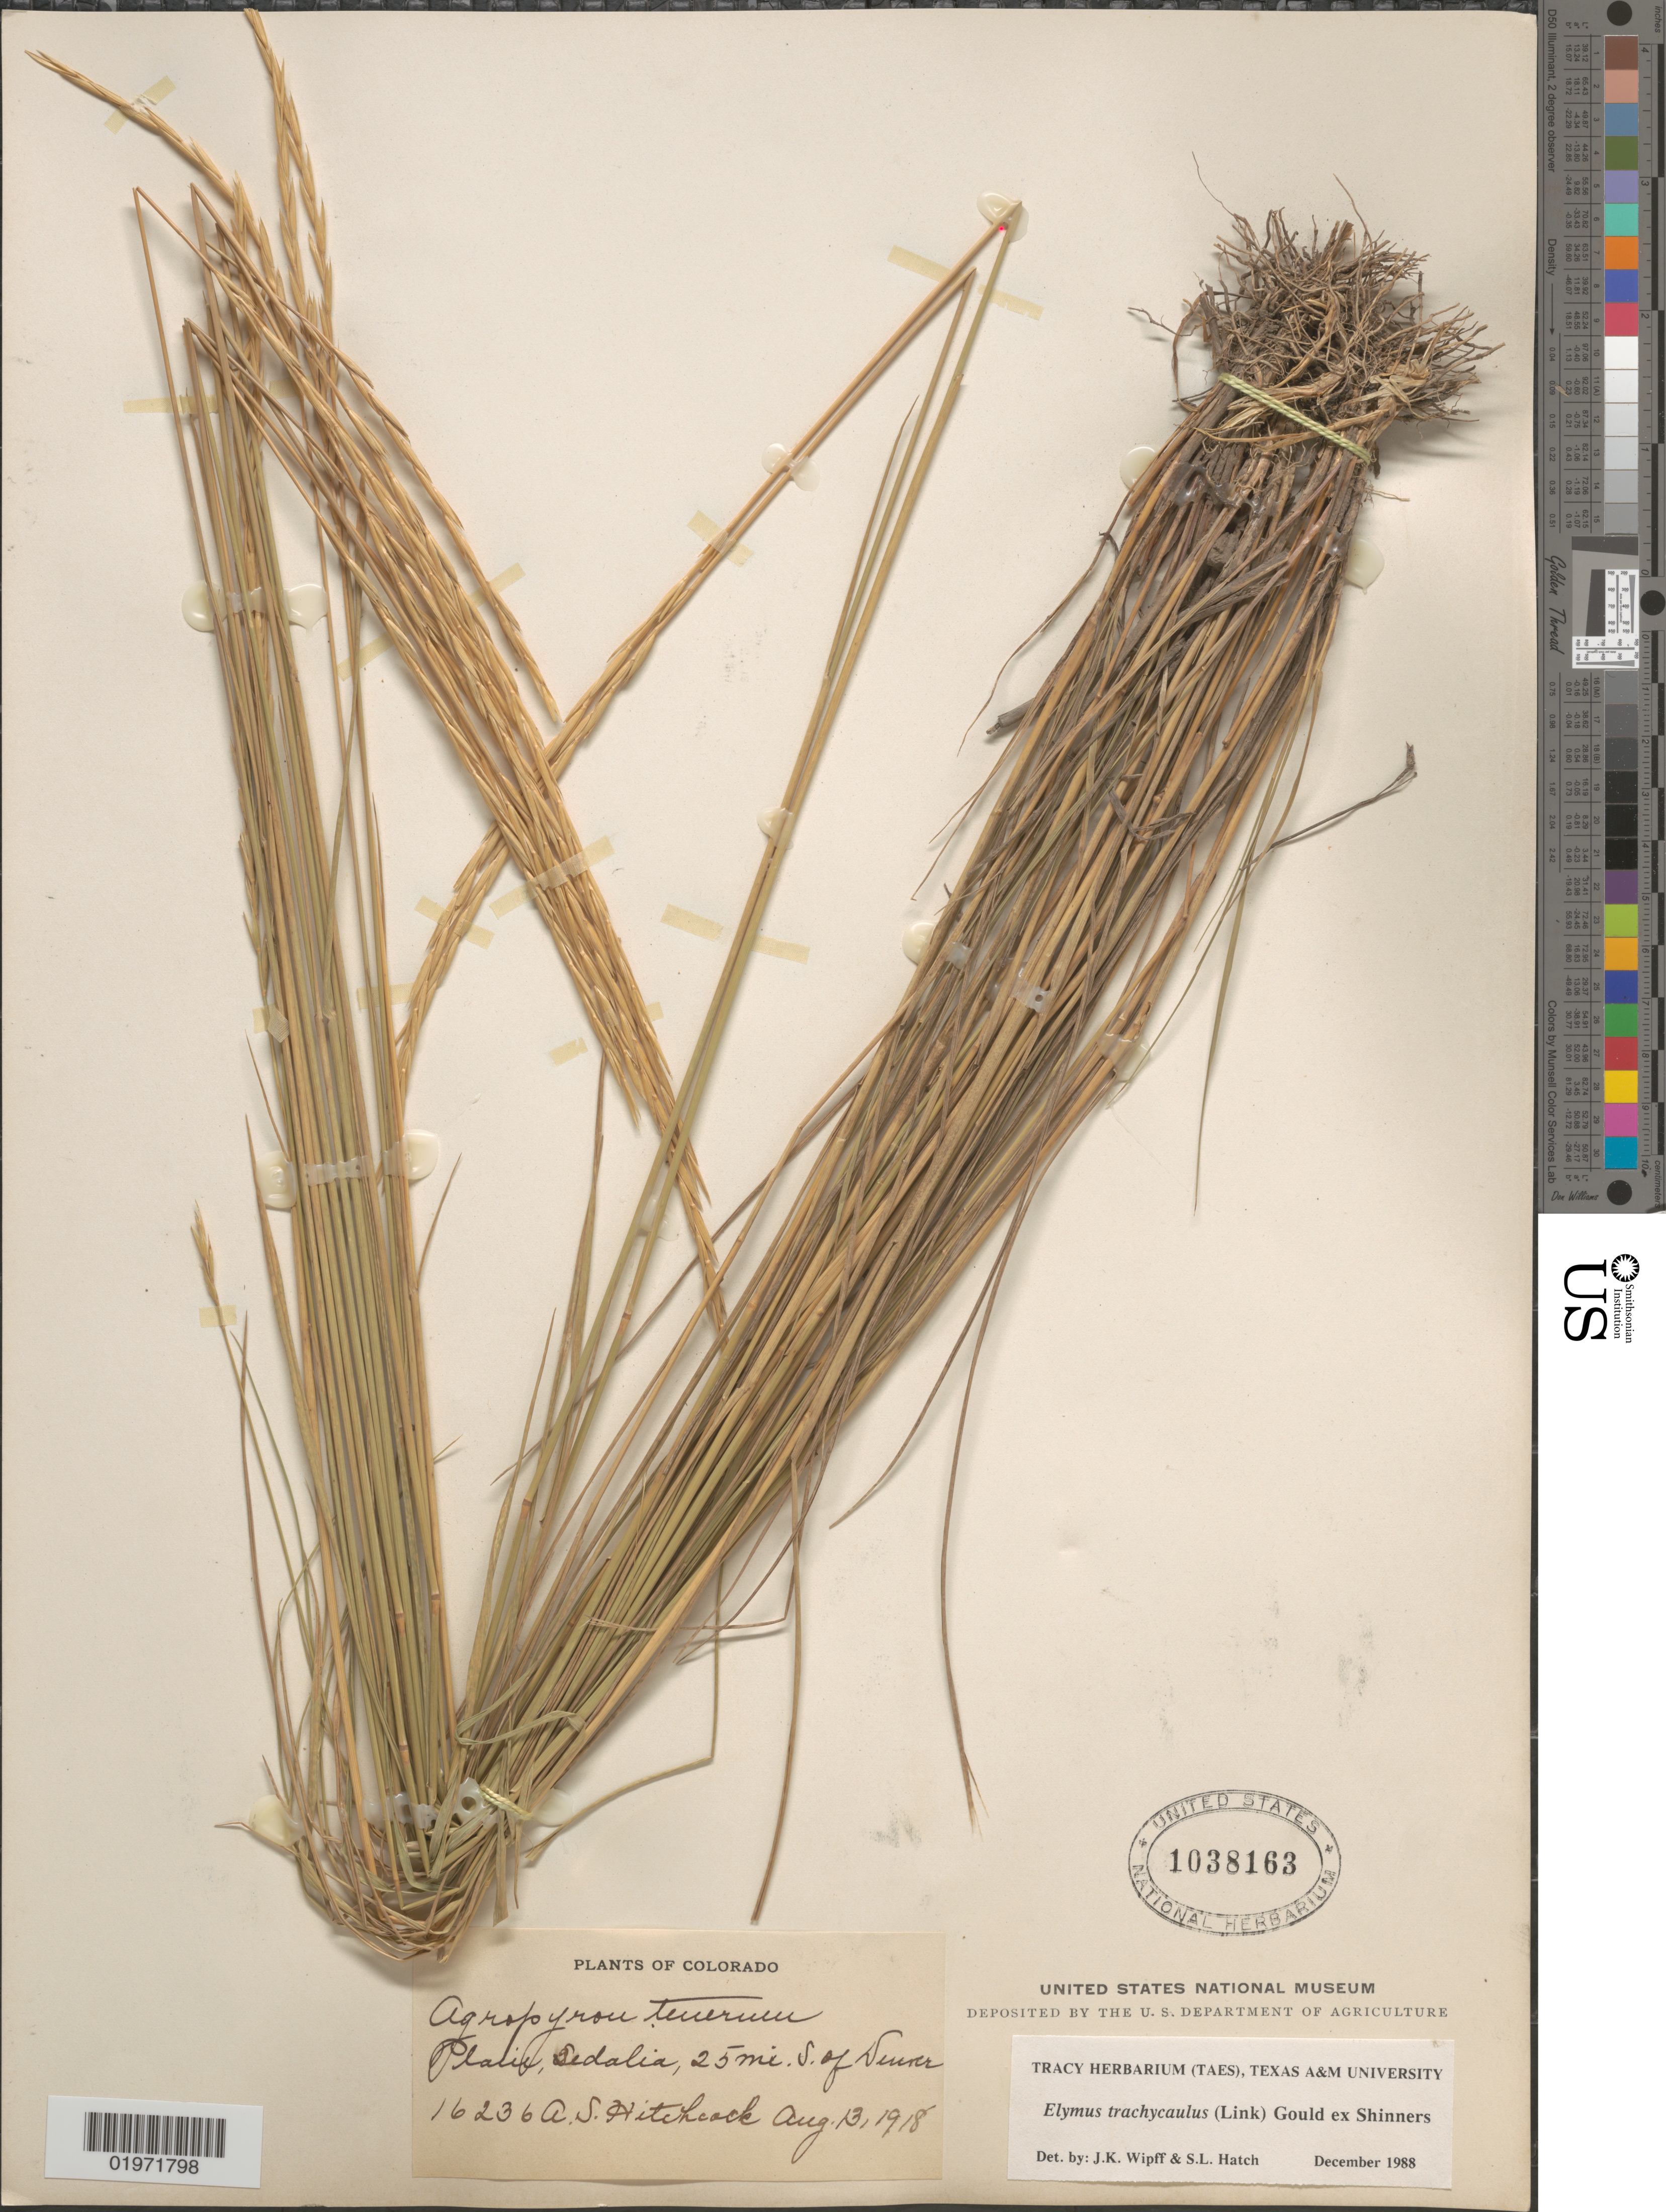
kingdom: Plantae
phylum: Tracheophyta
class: Liliopsida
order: Poales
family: Poaceae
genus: Elymus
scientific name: Elymus trachycaulus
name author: (Link) Gould ex Shinners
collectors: A. S. Hitchcock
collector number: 16236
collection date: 1918-08-13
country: United States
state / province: Colorado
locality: Plain, Sedalia, 25 mi. S. of Denver.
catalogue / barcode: US 1038163